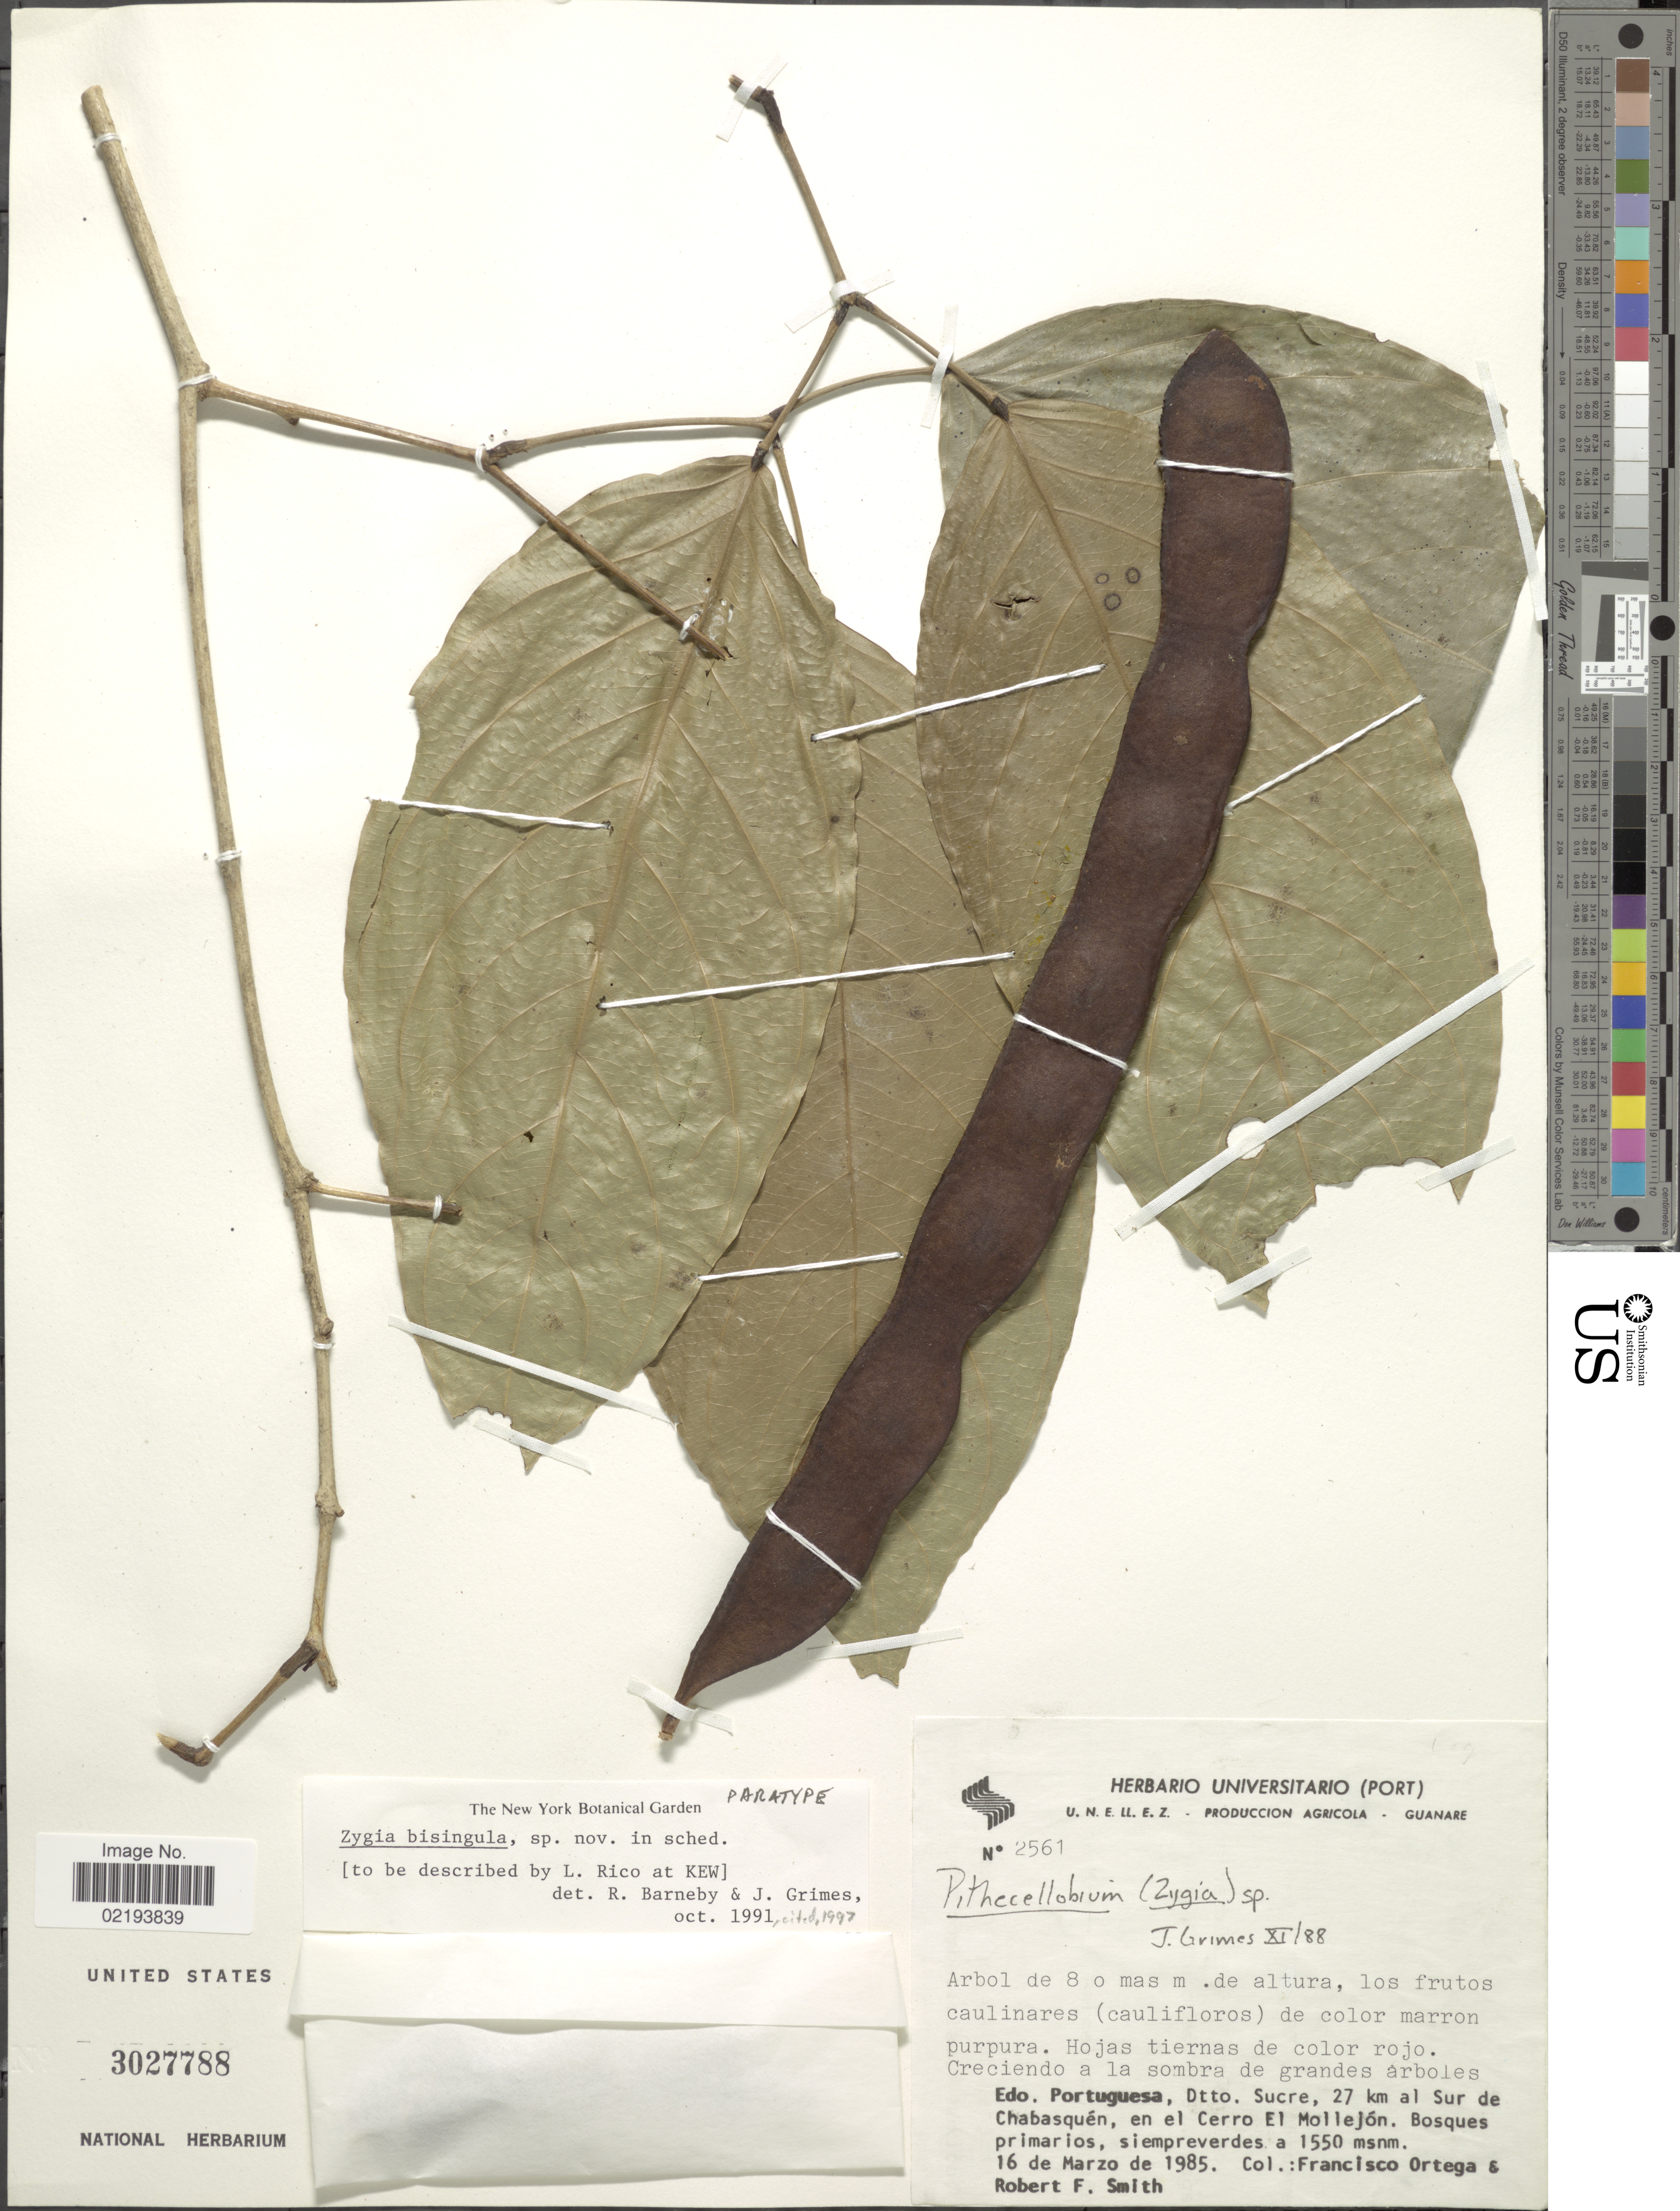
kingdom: Plantae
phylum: Tracheophyta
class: Magnoliopsida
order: Fabales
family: Fabaceae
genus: Zygia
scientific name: Zygia bisingula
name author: L. Rico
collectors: F. J. Ortega & R. F. Smith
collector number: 2561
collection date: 1985-03-16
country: Venezuela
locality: Hojas tiernas de color rojo. Creciendo a la sombra de grandes arboles. Edo. Portuguesa, Dtto Sucre, 27 km al Sur de Chabasquén, en el Cerro El Mollejón. Bosques primarios, siepreverdes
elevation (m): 1550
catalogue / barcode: US 3027788